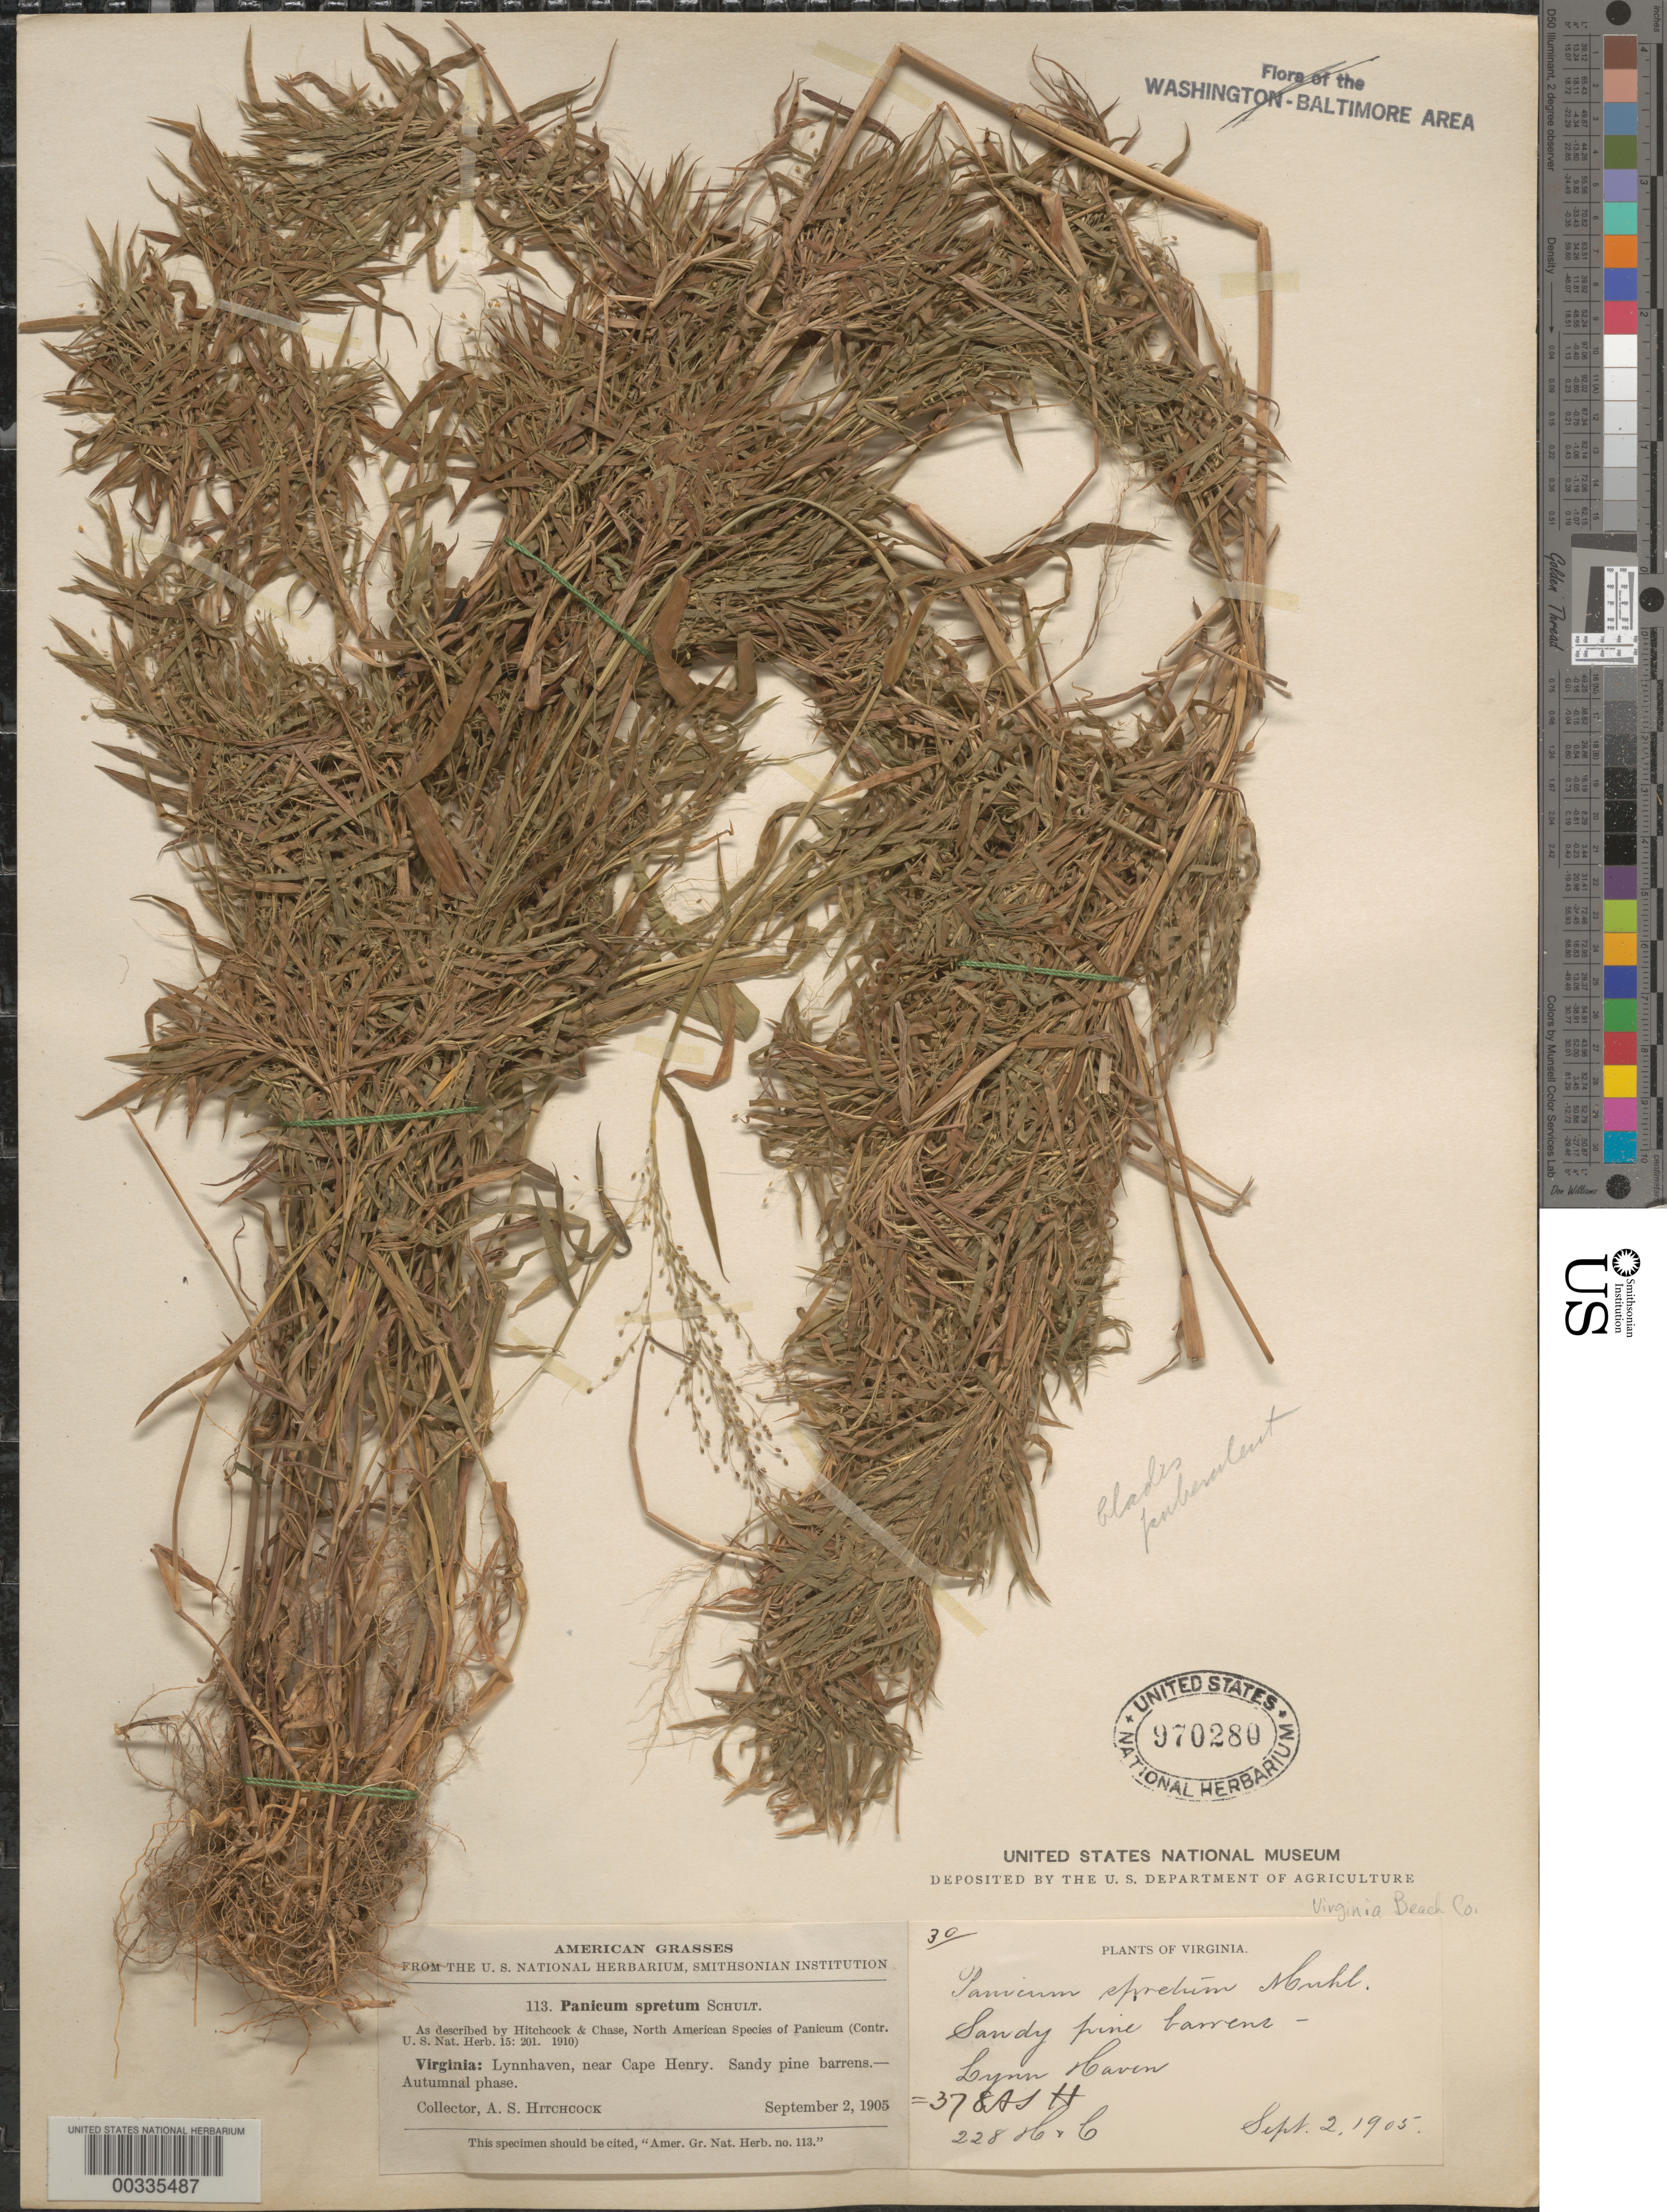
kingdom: Plantae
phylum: Tracheophyta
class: Liliopsida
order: Poales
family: Poaceae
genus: Dichanthelium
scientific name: Dichanthelium acuminatum var. densiflorum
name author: (Rand & Redfield) Gould & C.A. Clark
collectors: A. S. Hitchcock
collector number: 30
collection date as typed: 02 Sep 1905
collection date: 1905-09-02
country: United States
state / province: Virginia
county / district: City of Virginia Beach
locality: Lynnhaven, near cape henry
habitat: Sandy pine barrens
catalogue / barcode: US 970280